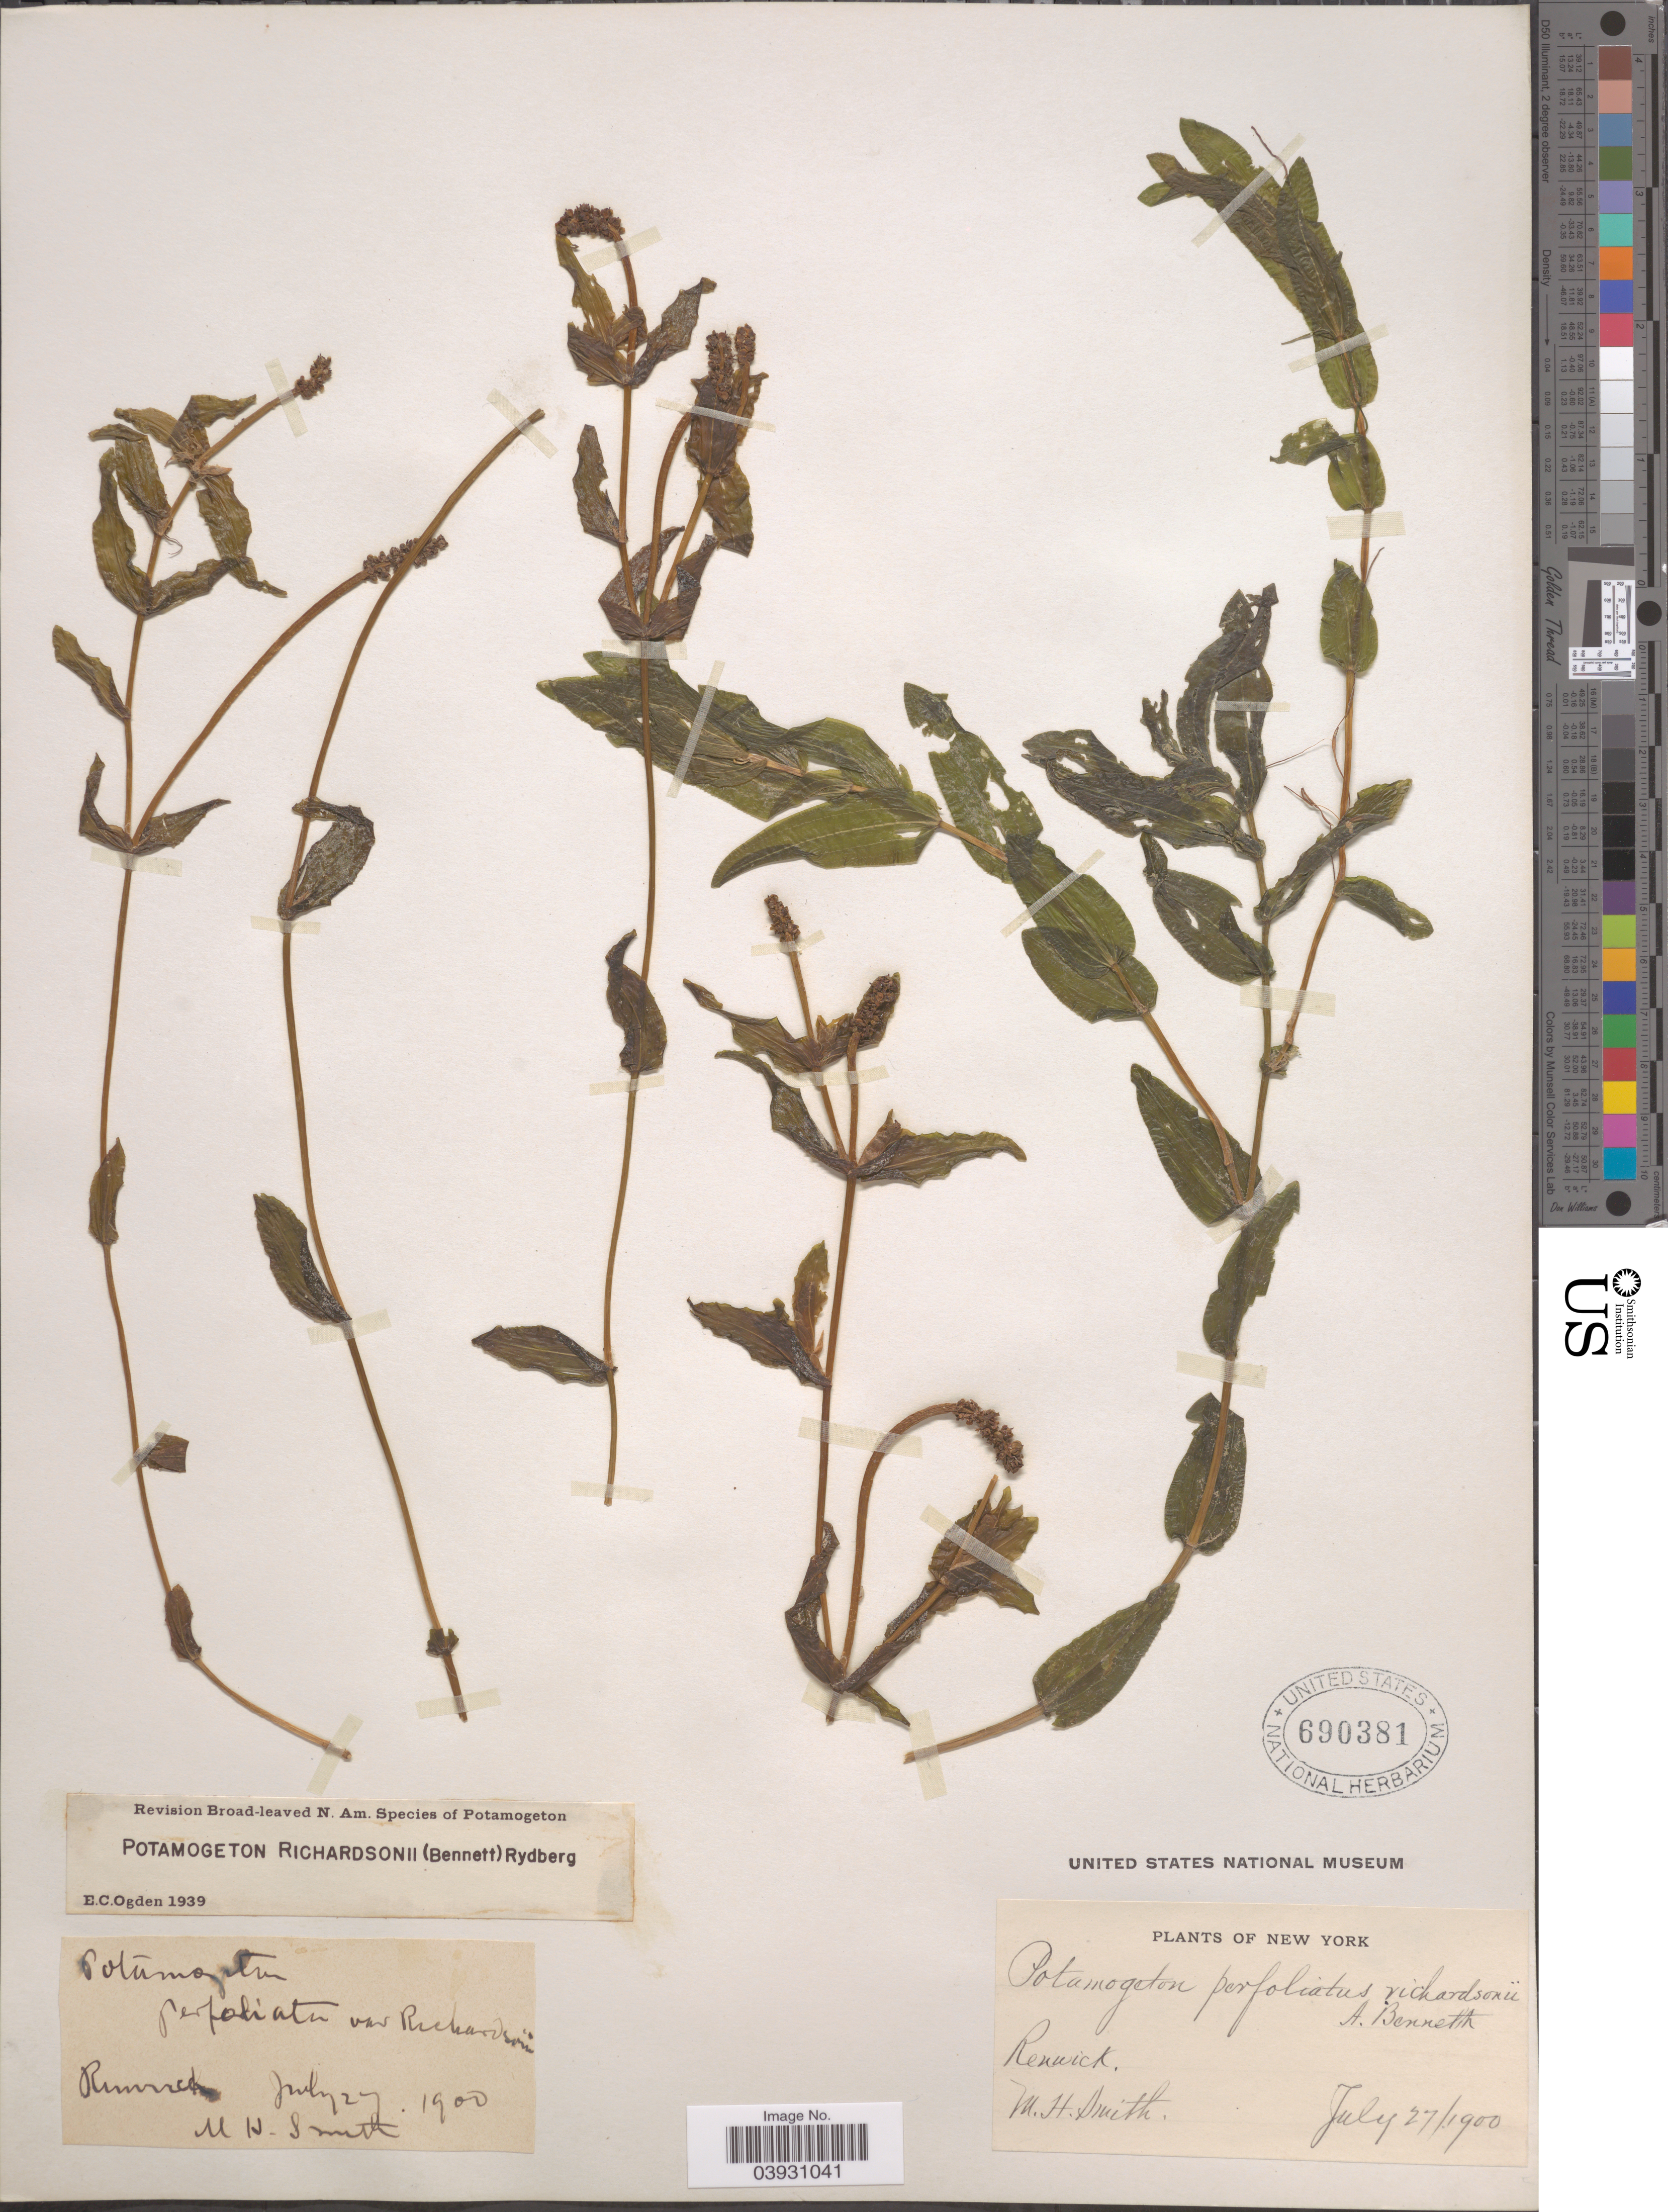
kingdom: Plantae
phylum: Tracheophyta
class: Liliopsida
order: Alismatales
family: Potamogetonaceae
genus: Potamogeton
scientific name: Potamogeton richardsonii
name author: (A.W. Benn.) Rydb.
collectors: M. H. Smith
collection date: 1900-07-27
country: United States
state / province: New York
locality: Renwick.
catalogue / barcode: US 690381